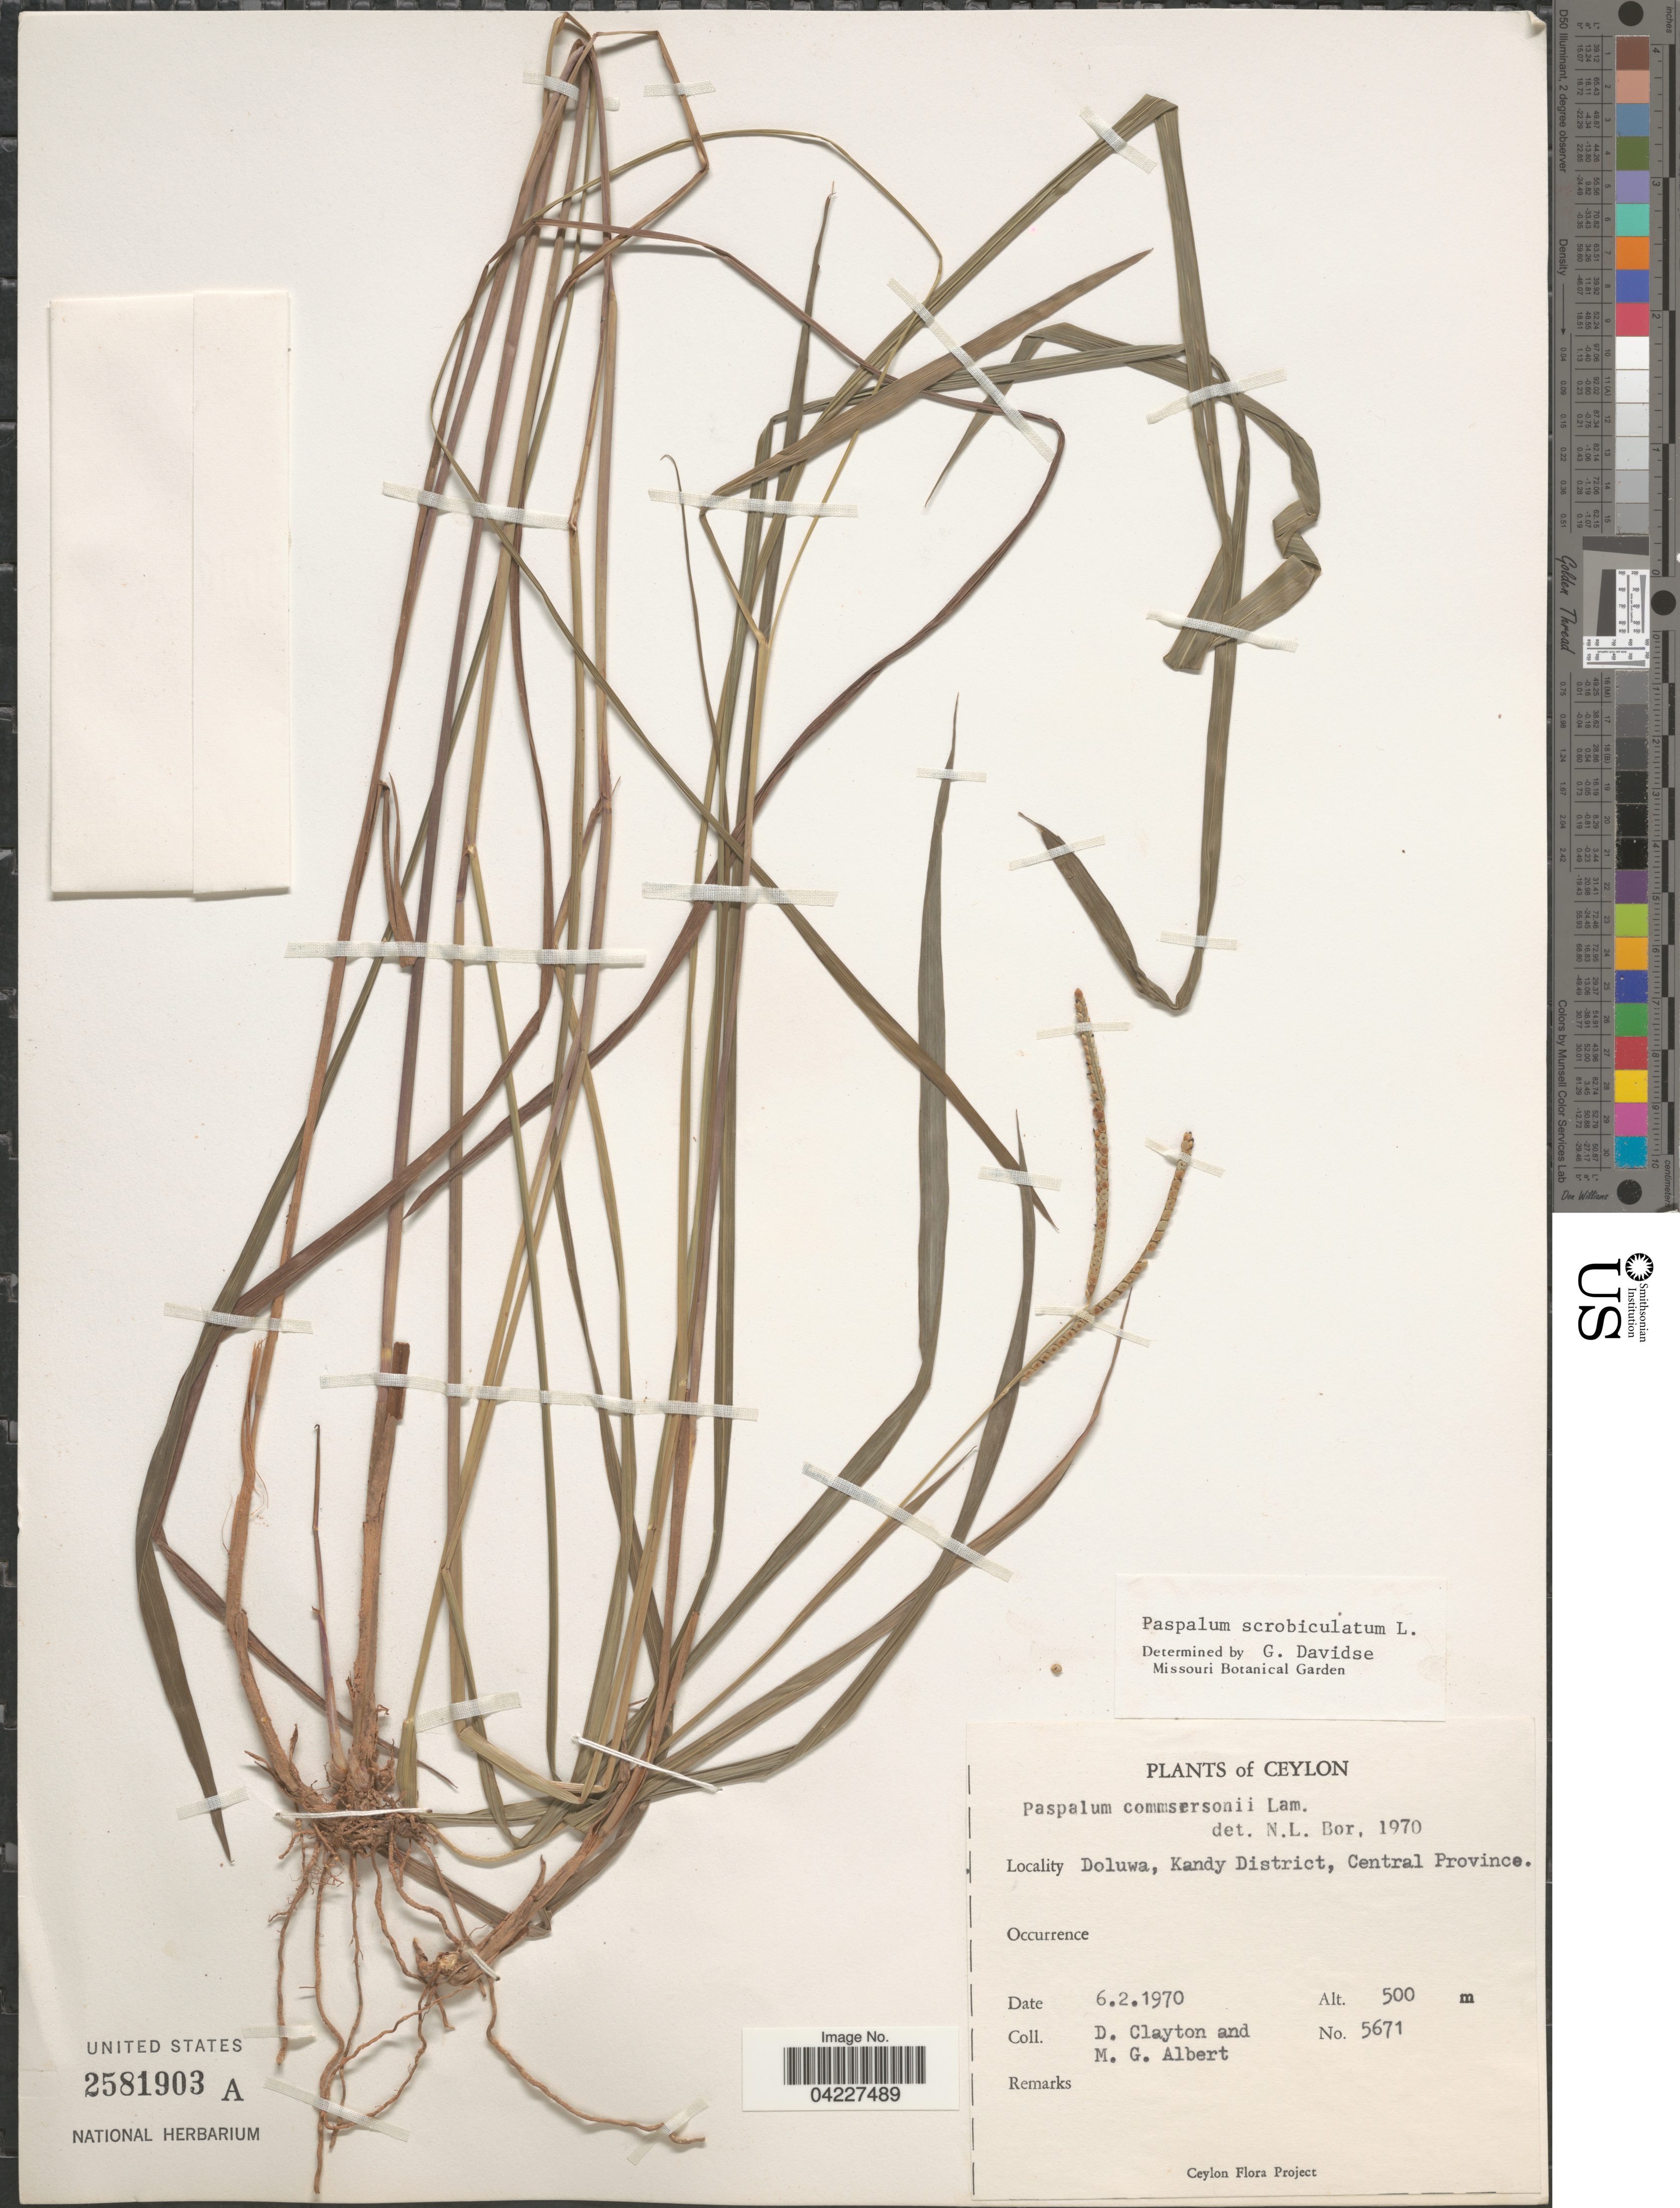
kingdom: Plantae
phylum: Tracheophyta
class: Liliopsida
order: Poales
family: Poaceae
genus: Paspalum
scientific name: Paspalum scrobiculatum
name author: L.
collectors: D. Clayton & M. G. Albert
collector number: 5671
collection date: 1970-02-06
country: Sri Lanka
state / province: Central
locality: Ceylon. Doluwa, Kandy District.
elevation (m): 500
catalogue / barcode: US 2581903A